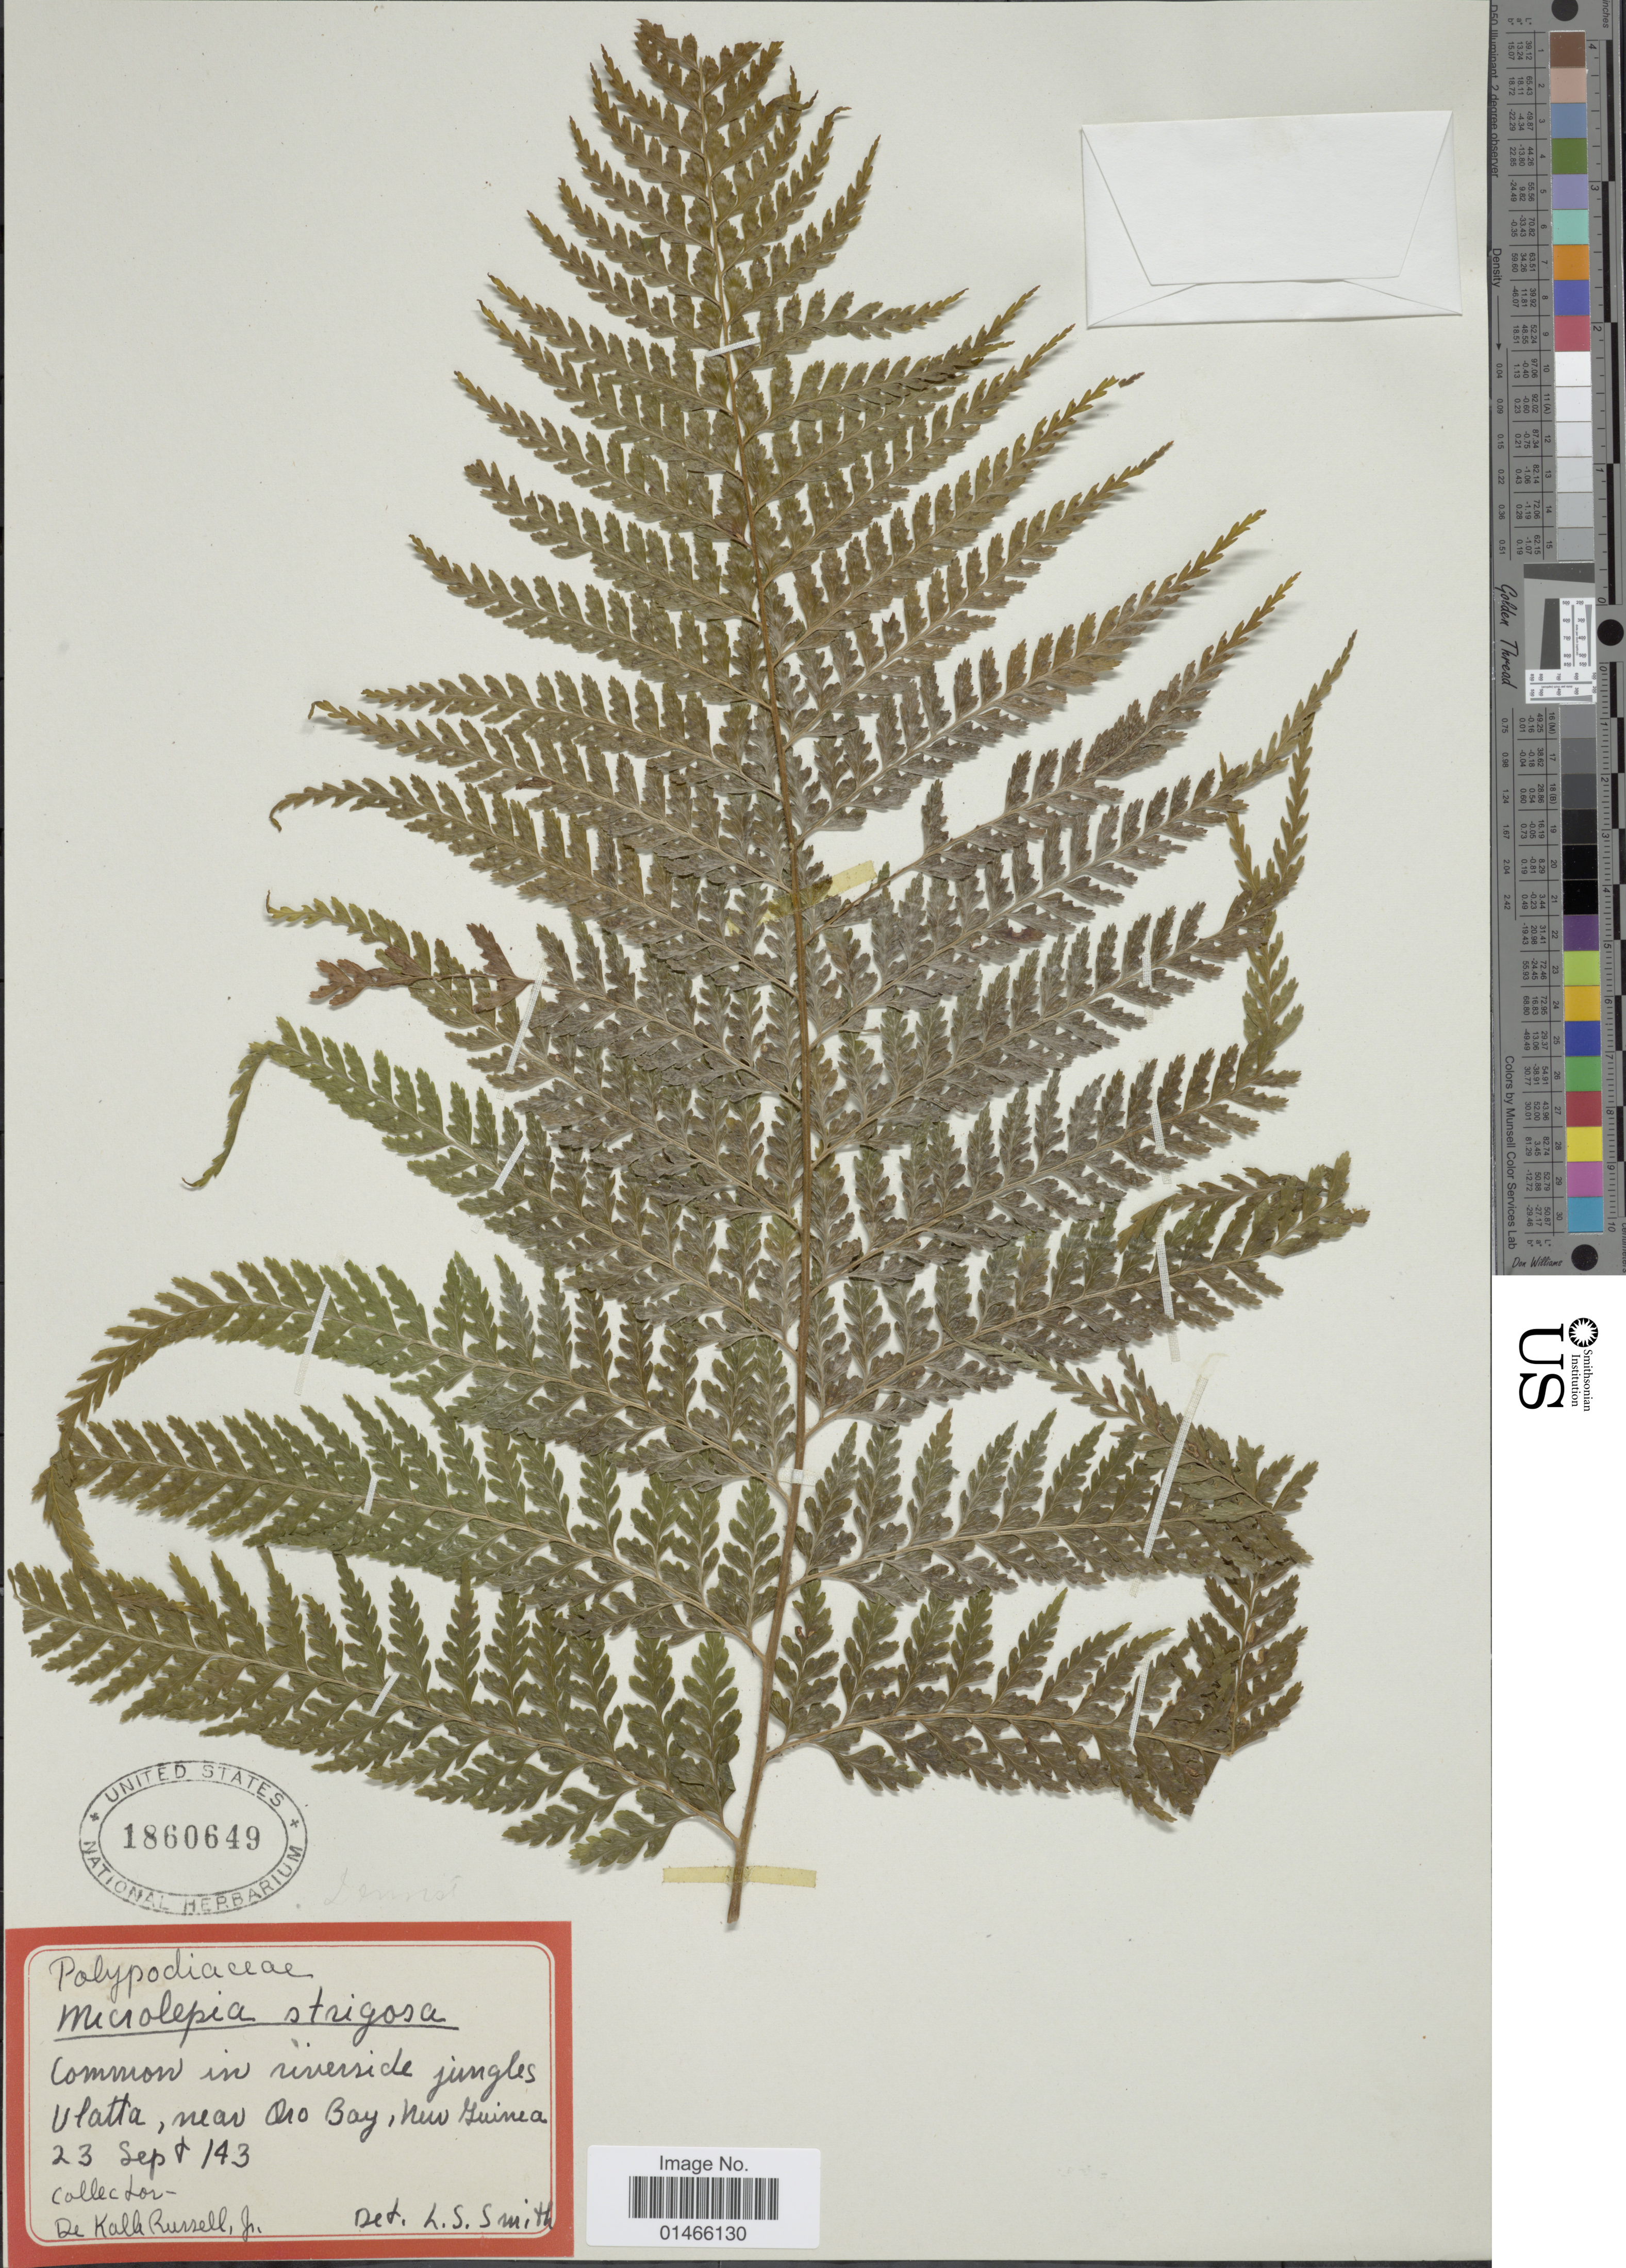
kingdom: Plantae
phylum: Tracheophyta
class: Polypodiopsida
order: Polypodiales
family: Dennstaedtiaceae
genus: Microlepia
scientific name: Microlepia strigosa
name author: (Thunb.) J. Presl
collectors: D. K. Russell Jr.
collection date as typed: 143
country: Papua New Guinea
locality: Ulatta, Near Oro Bay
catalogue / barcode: US 1860649